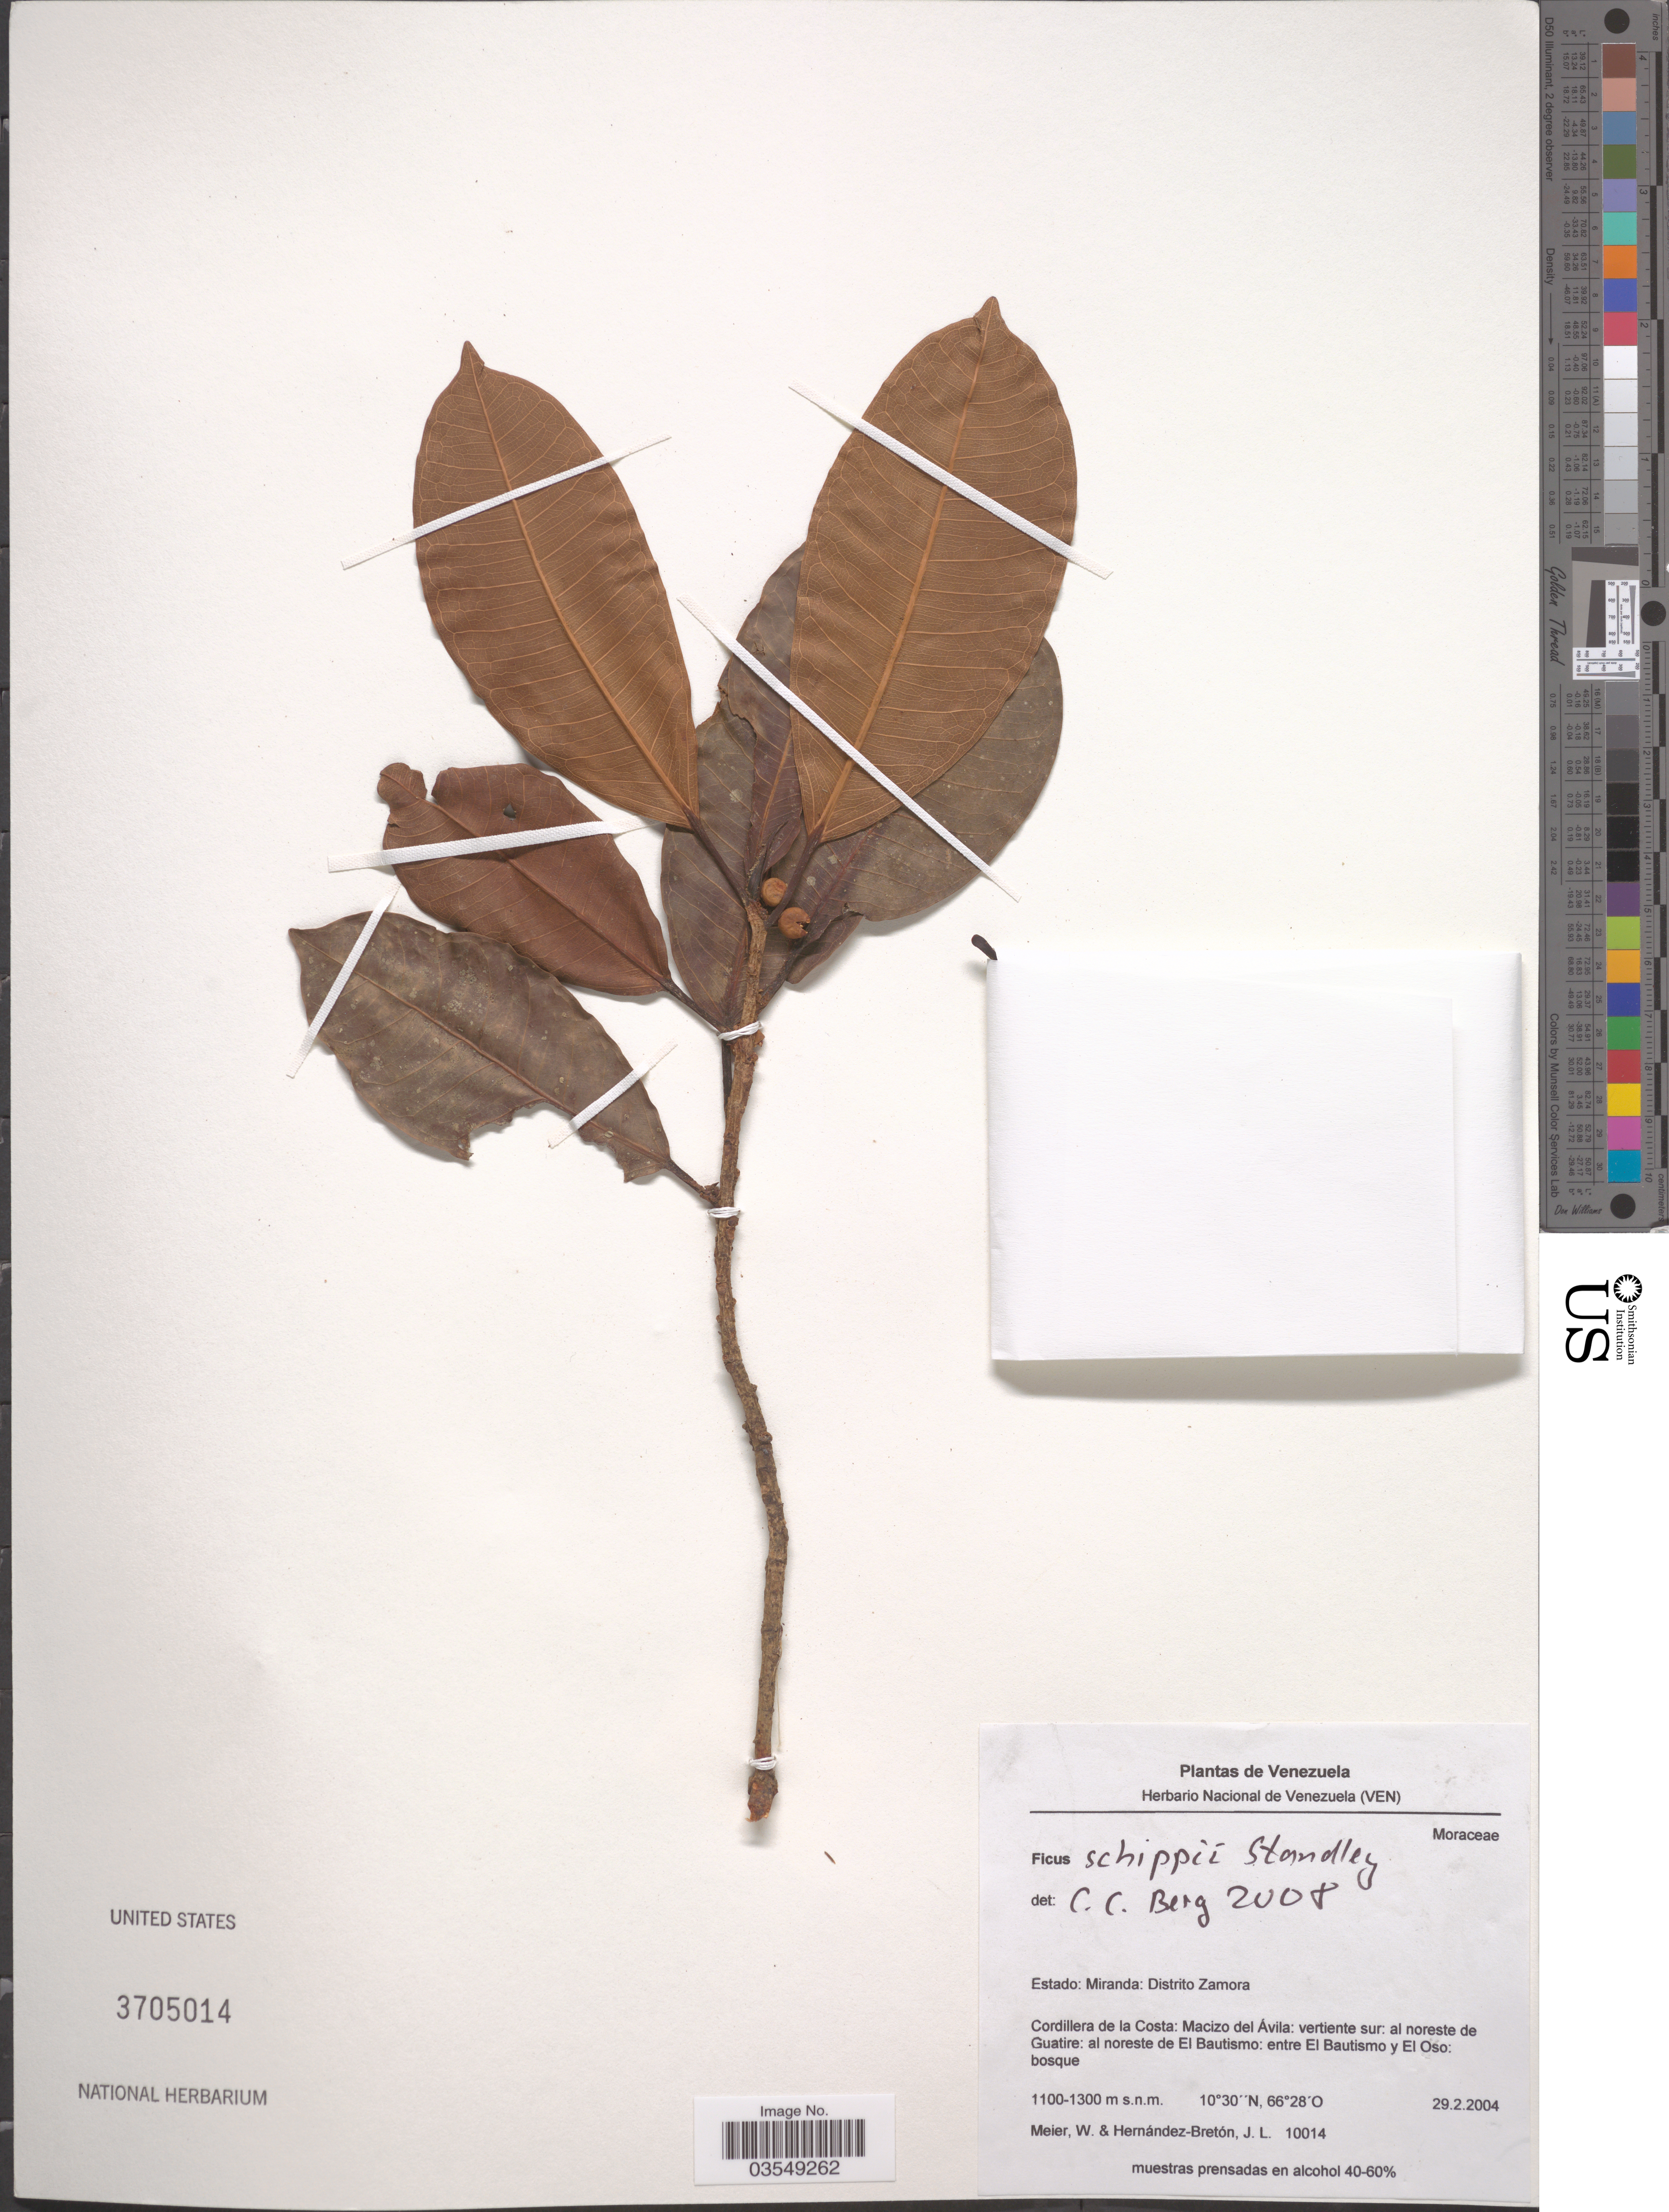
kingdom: Plantae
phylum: Tracheophyta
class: Magnoliopsida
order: Rosales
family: Moraceae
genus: Ficus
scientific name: Ficus schippii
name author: Standl.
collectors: W. Meier & J. L. Hernandez-Breton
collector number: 10014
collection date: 2004-02-29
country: Venezuela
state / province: Miranda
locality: Distrito Zamora. Cordillera de la Costa: Macizo del Ávila: vertiente sur: al noreste de Guatire: al noreste de El Bautismo: entre El Bautismo y El Oso: bosque.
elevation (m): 1100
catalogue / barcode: US 3705014